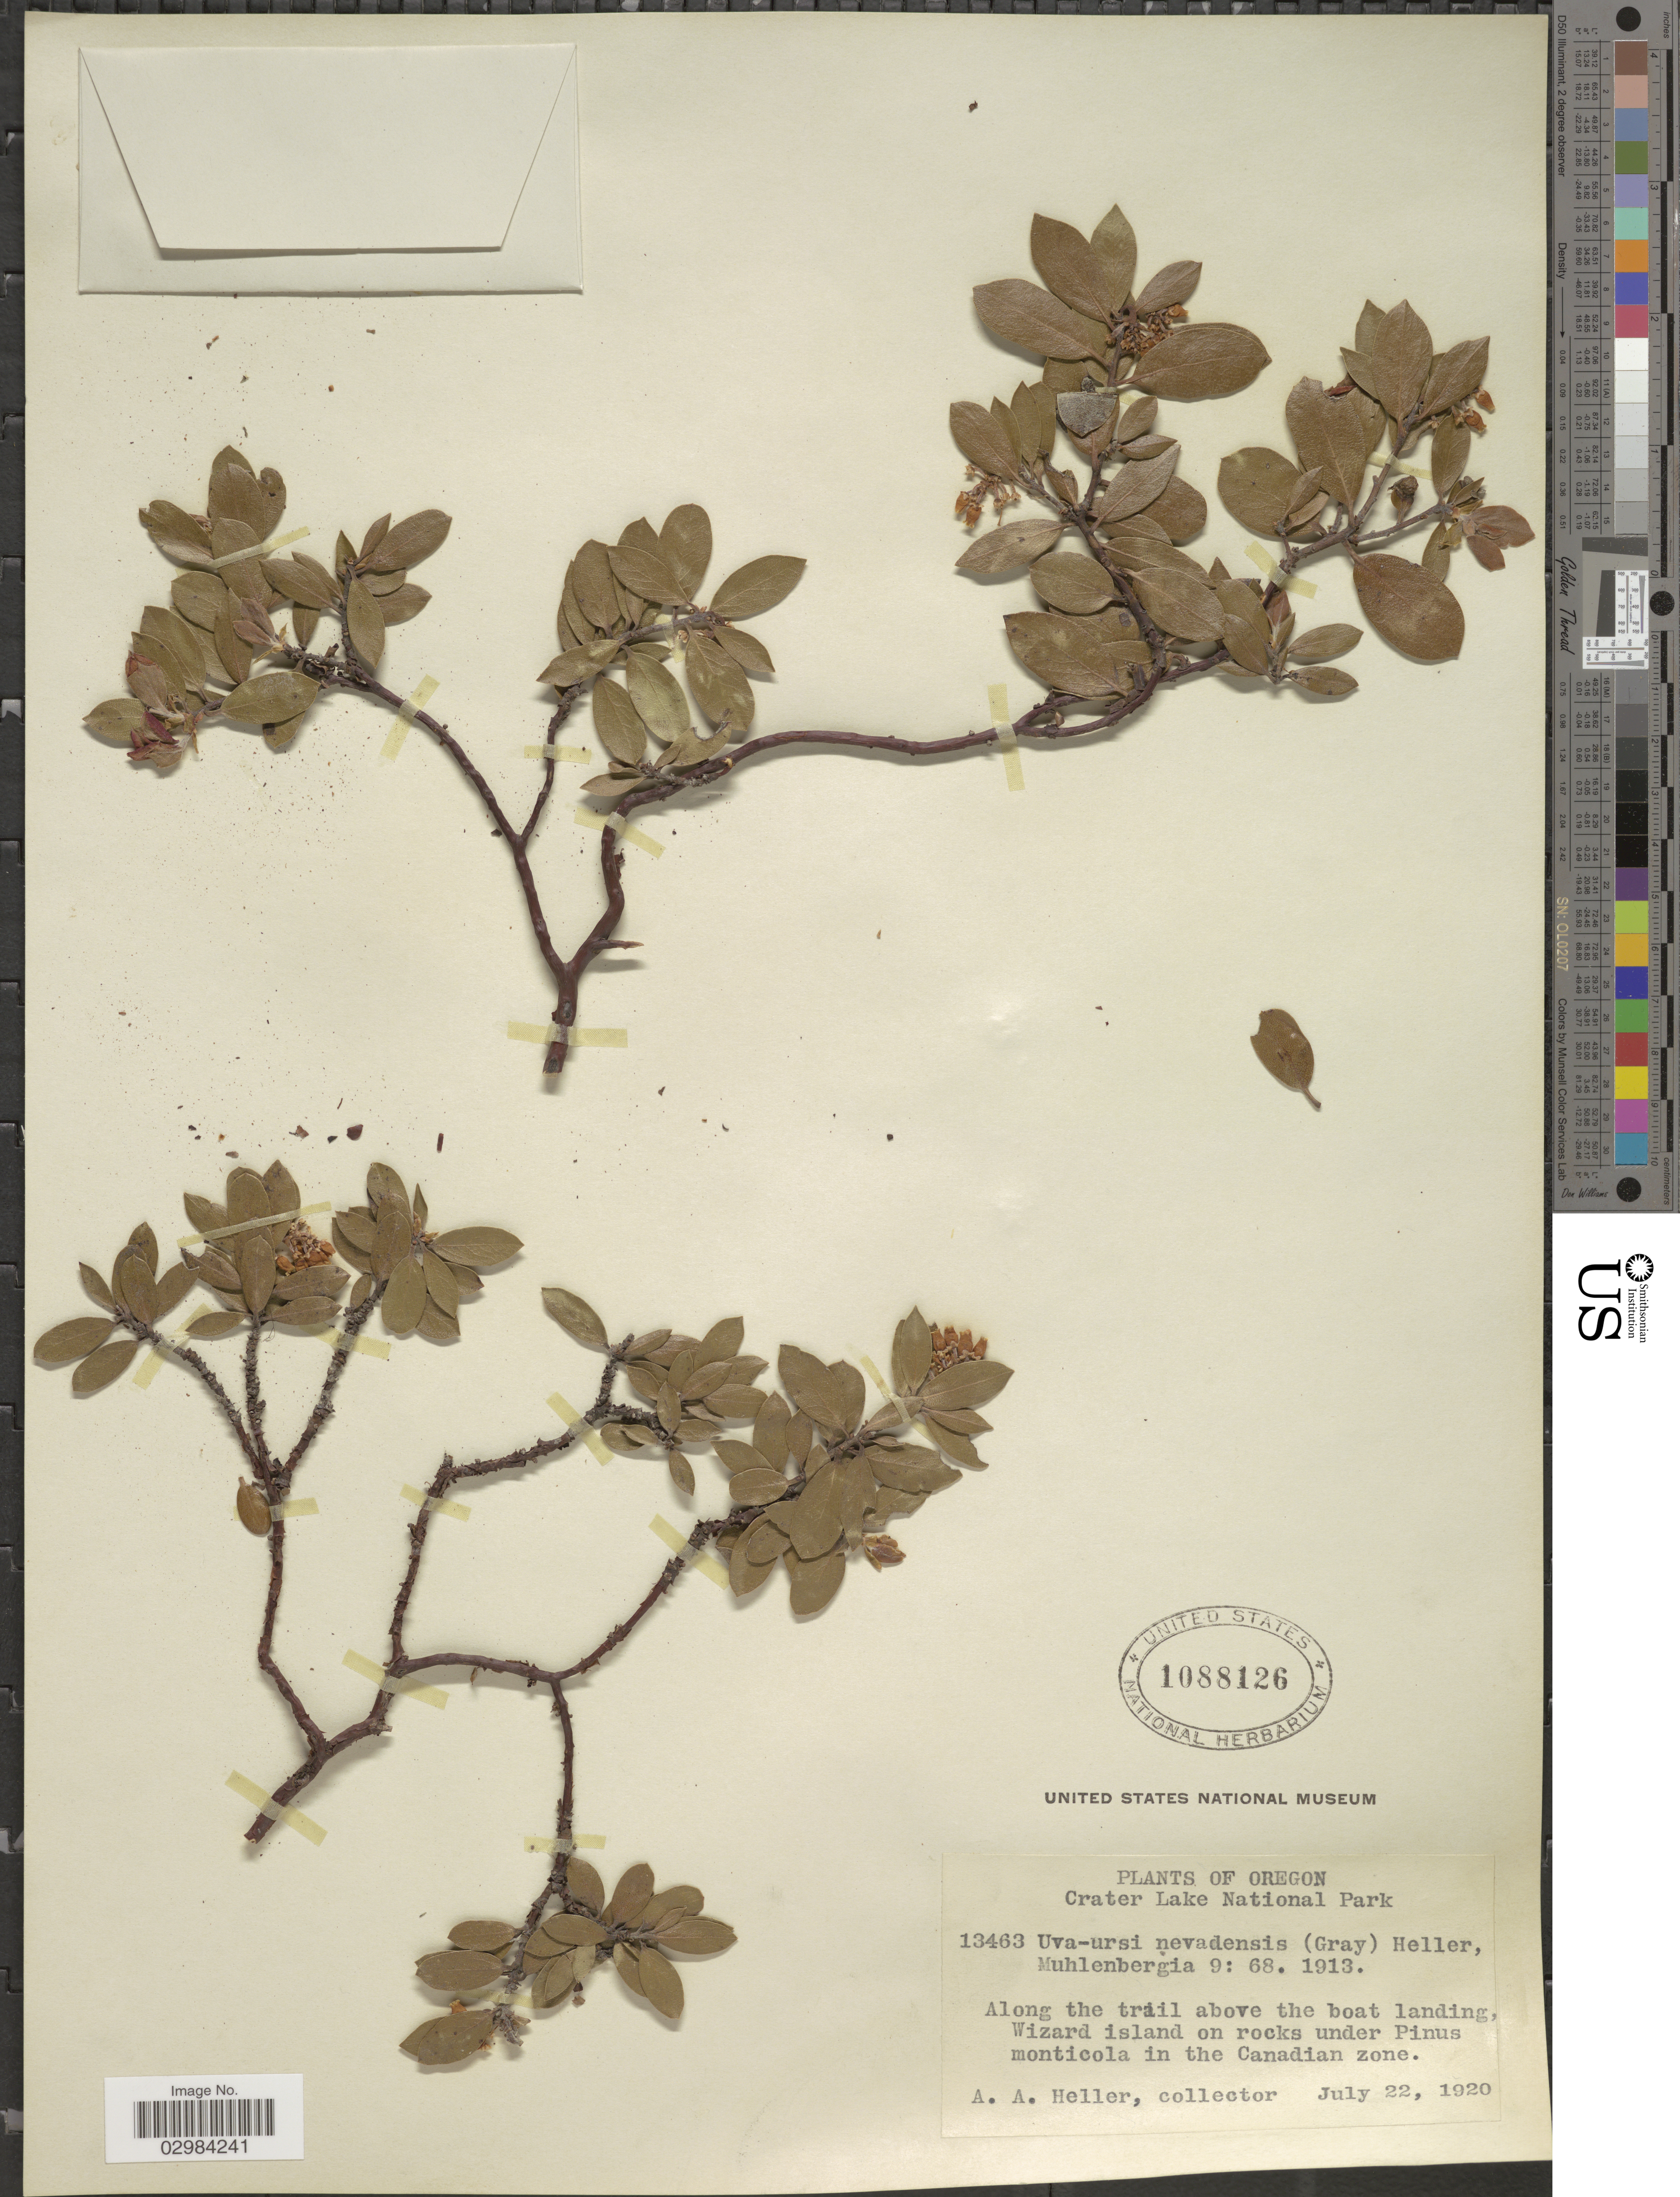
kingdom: Plantae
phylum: Tracheophyta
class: Magnoliopsida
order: Ericales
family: Ericaceae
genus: Arctostaphylos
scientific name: Arctostaphylos nevadensis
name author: A. Gray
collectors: A. A. Heller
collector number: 13463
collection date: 1920-07-22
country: United States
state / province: Oregon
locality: Crater Lake National Park, Along the trail above the boat landing, Wizard island on rocks under Pinus monticola in the Canadian Zone.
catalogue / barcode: US 1088126